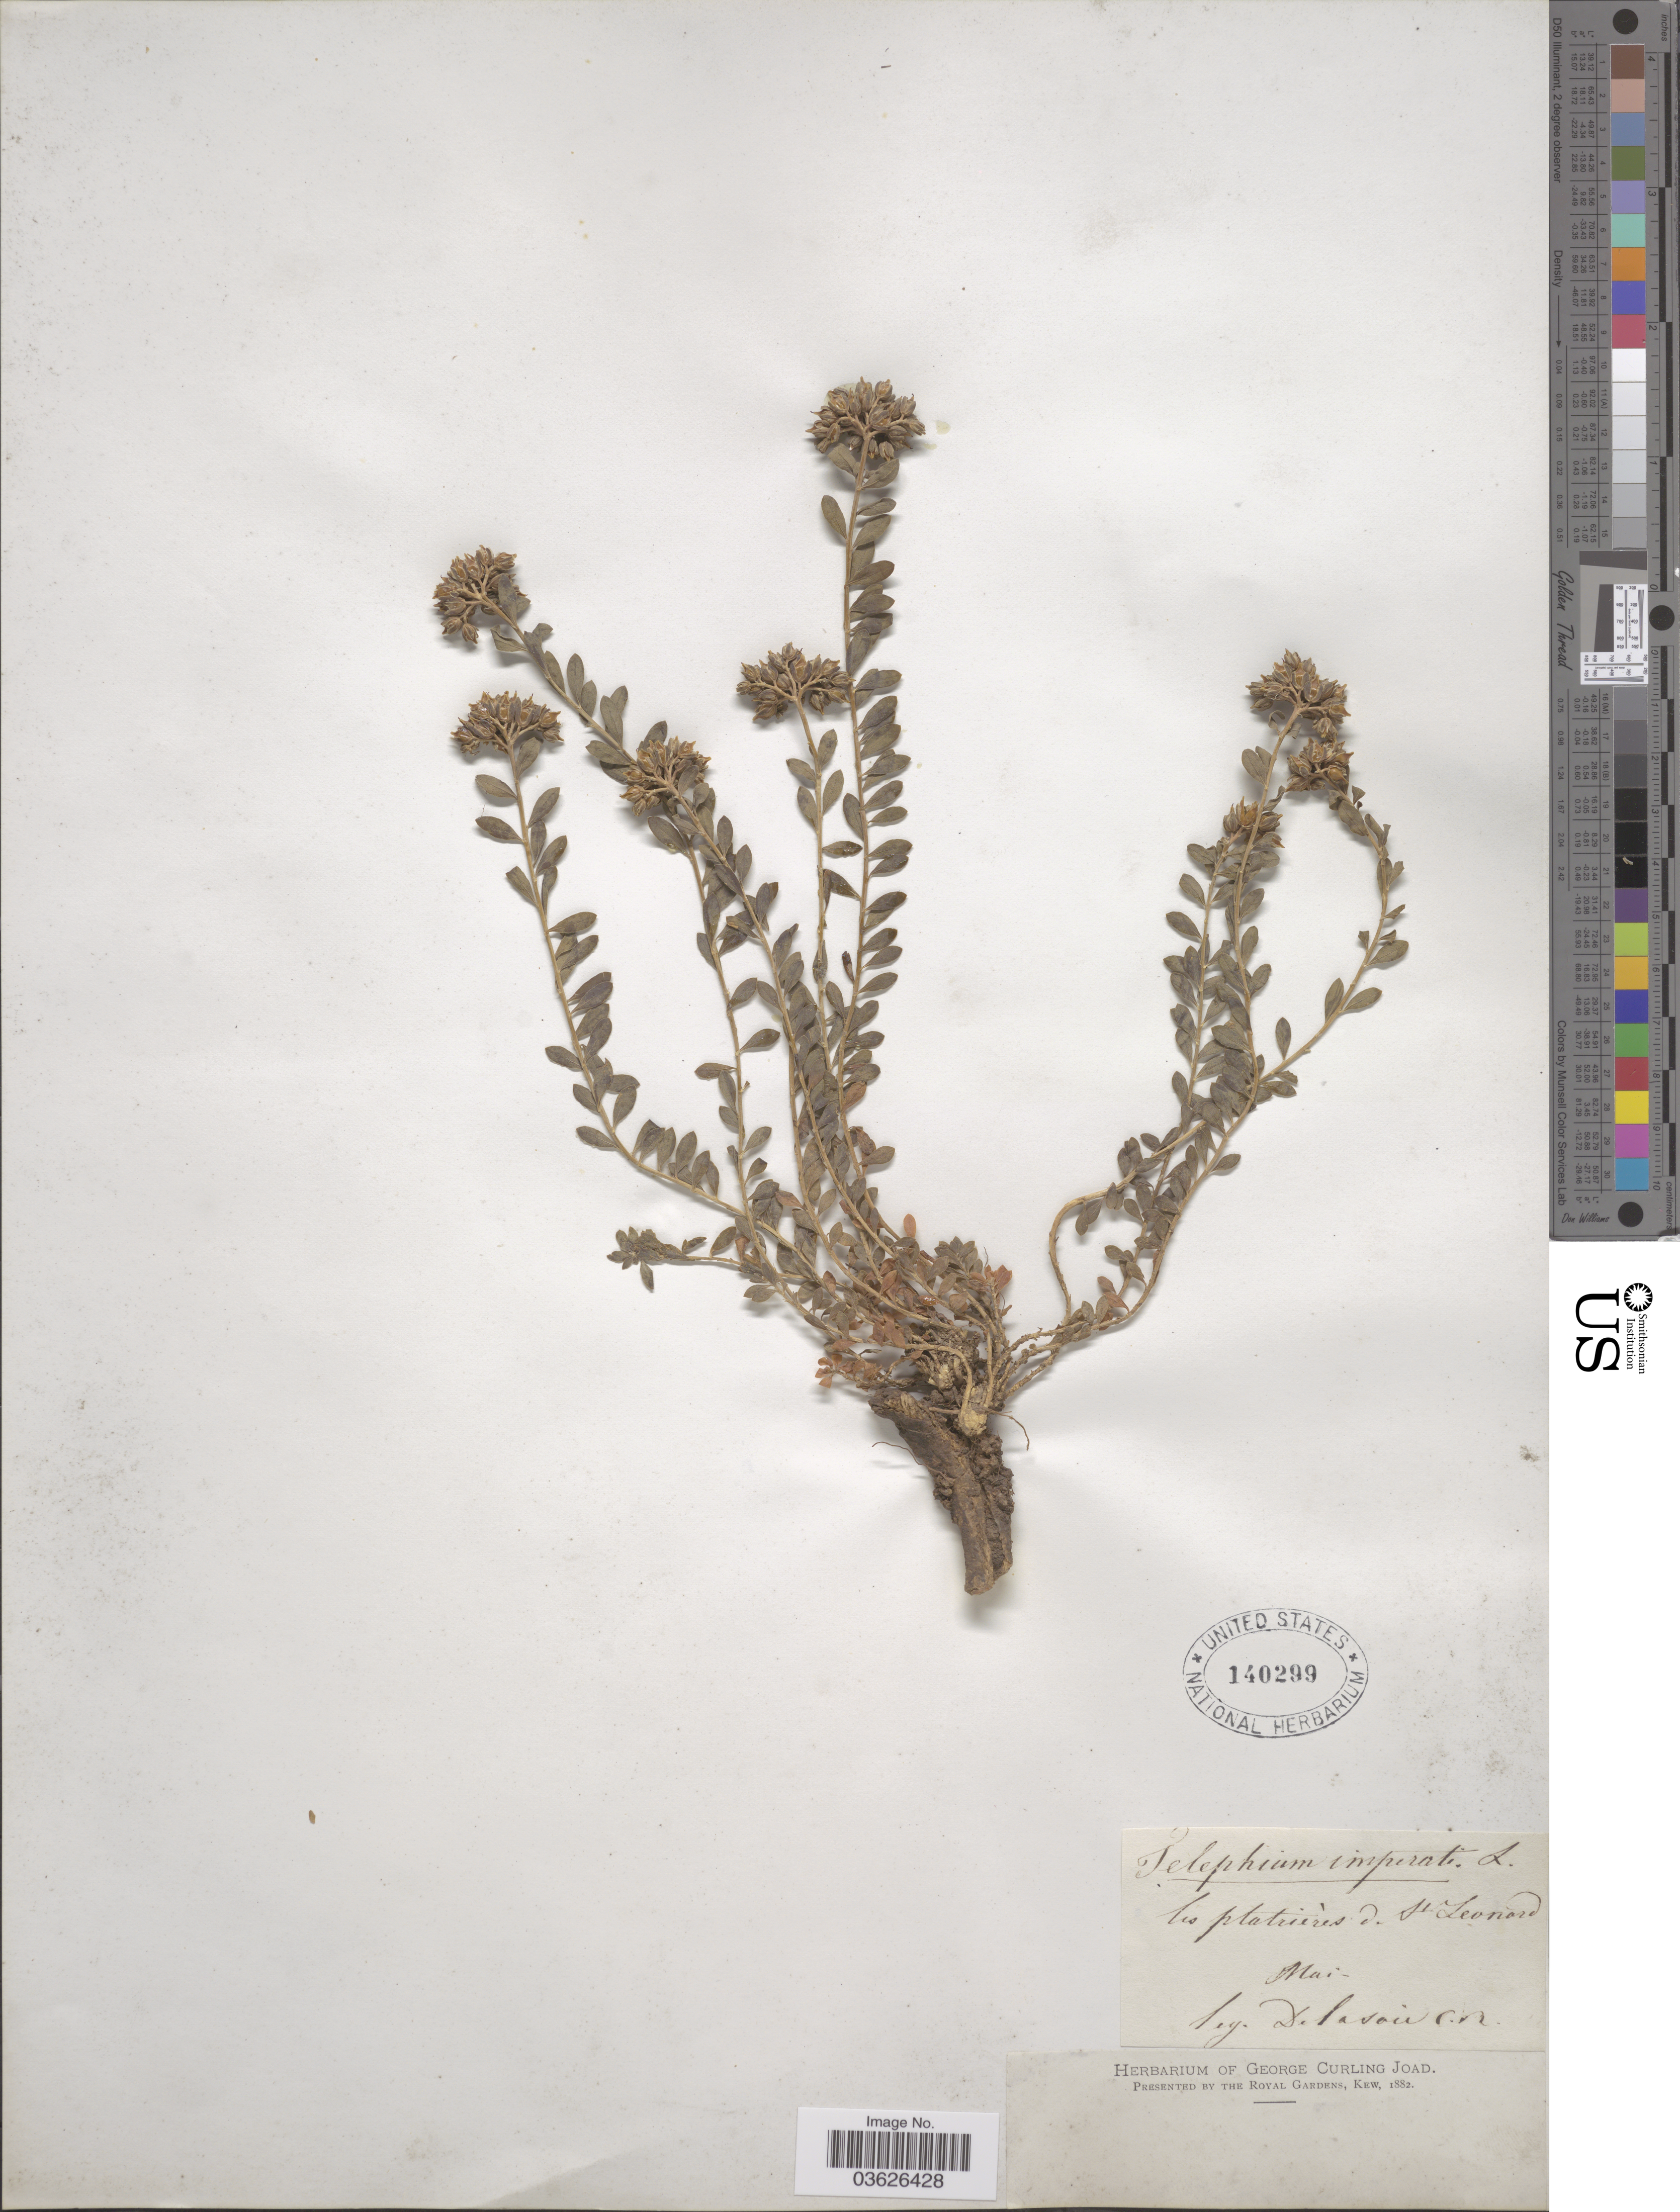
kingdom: Plantae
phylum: Tracheophyta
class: Magnoliopsida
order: Caryophyllales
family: Caryophyllaceae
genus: Telephium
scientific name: Telephium imperati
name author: L.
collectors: Delasoir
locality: Les platrierès d. St Leonard.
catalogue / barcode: US 140299